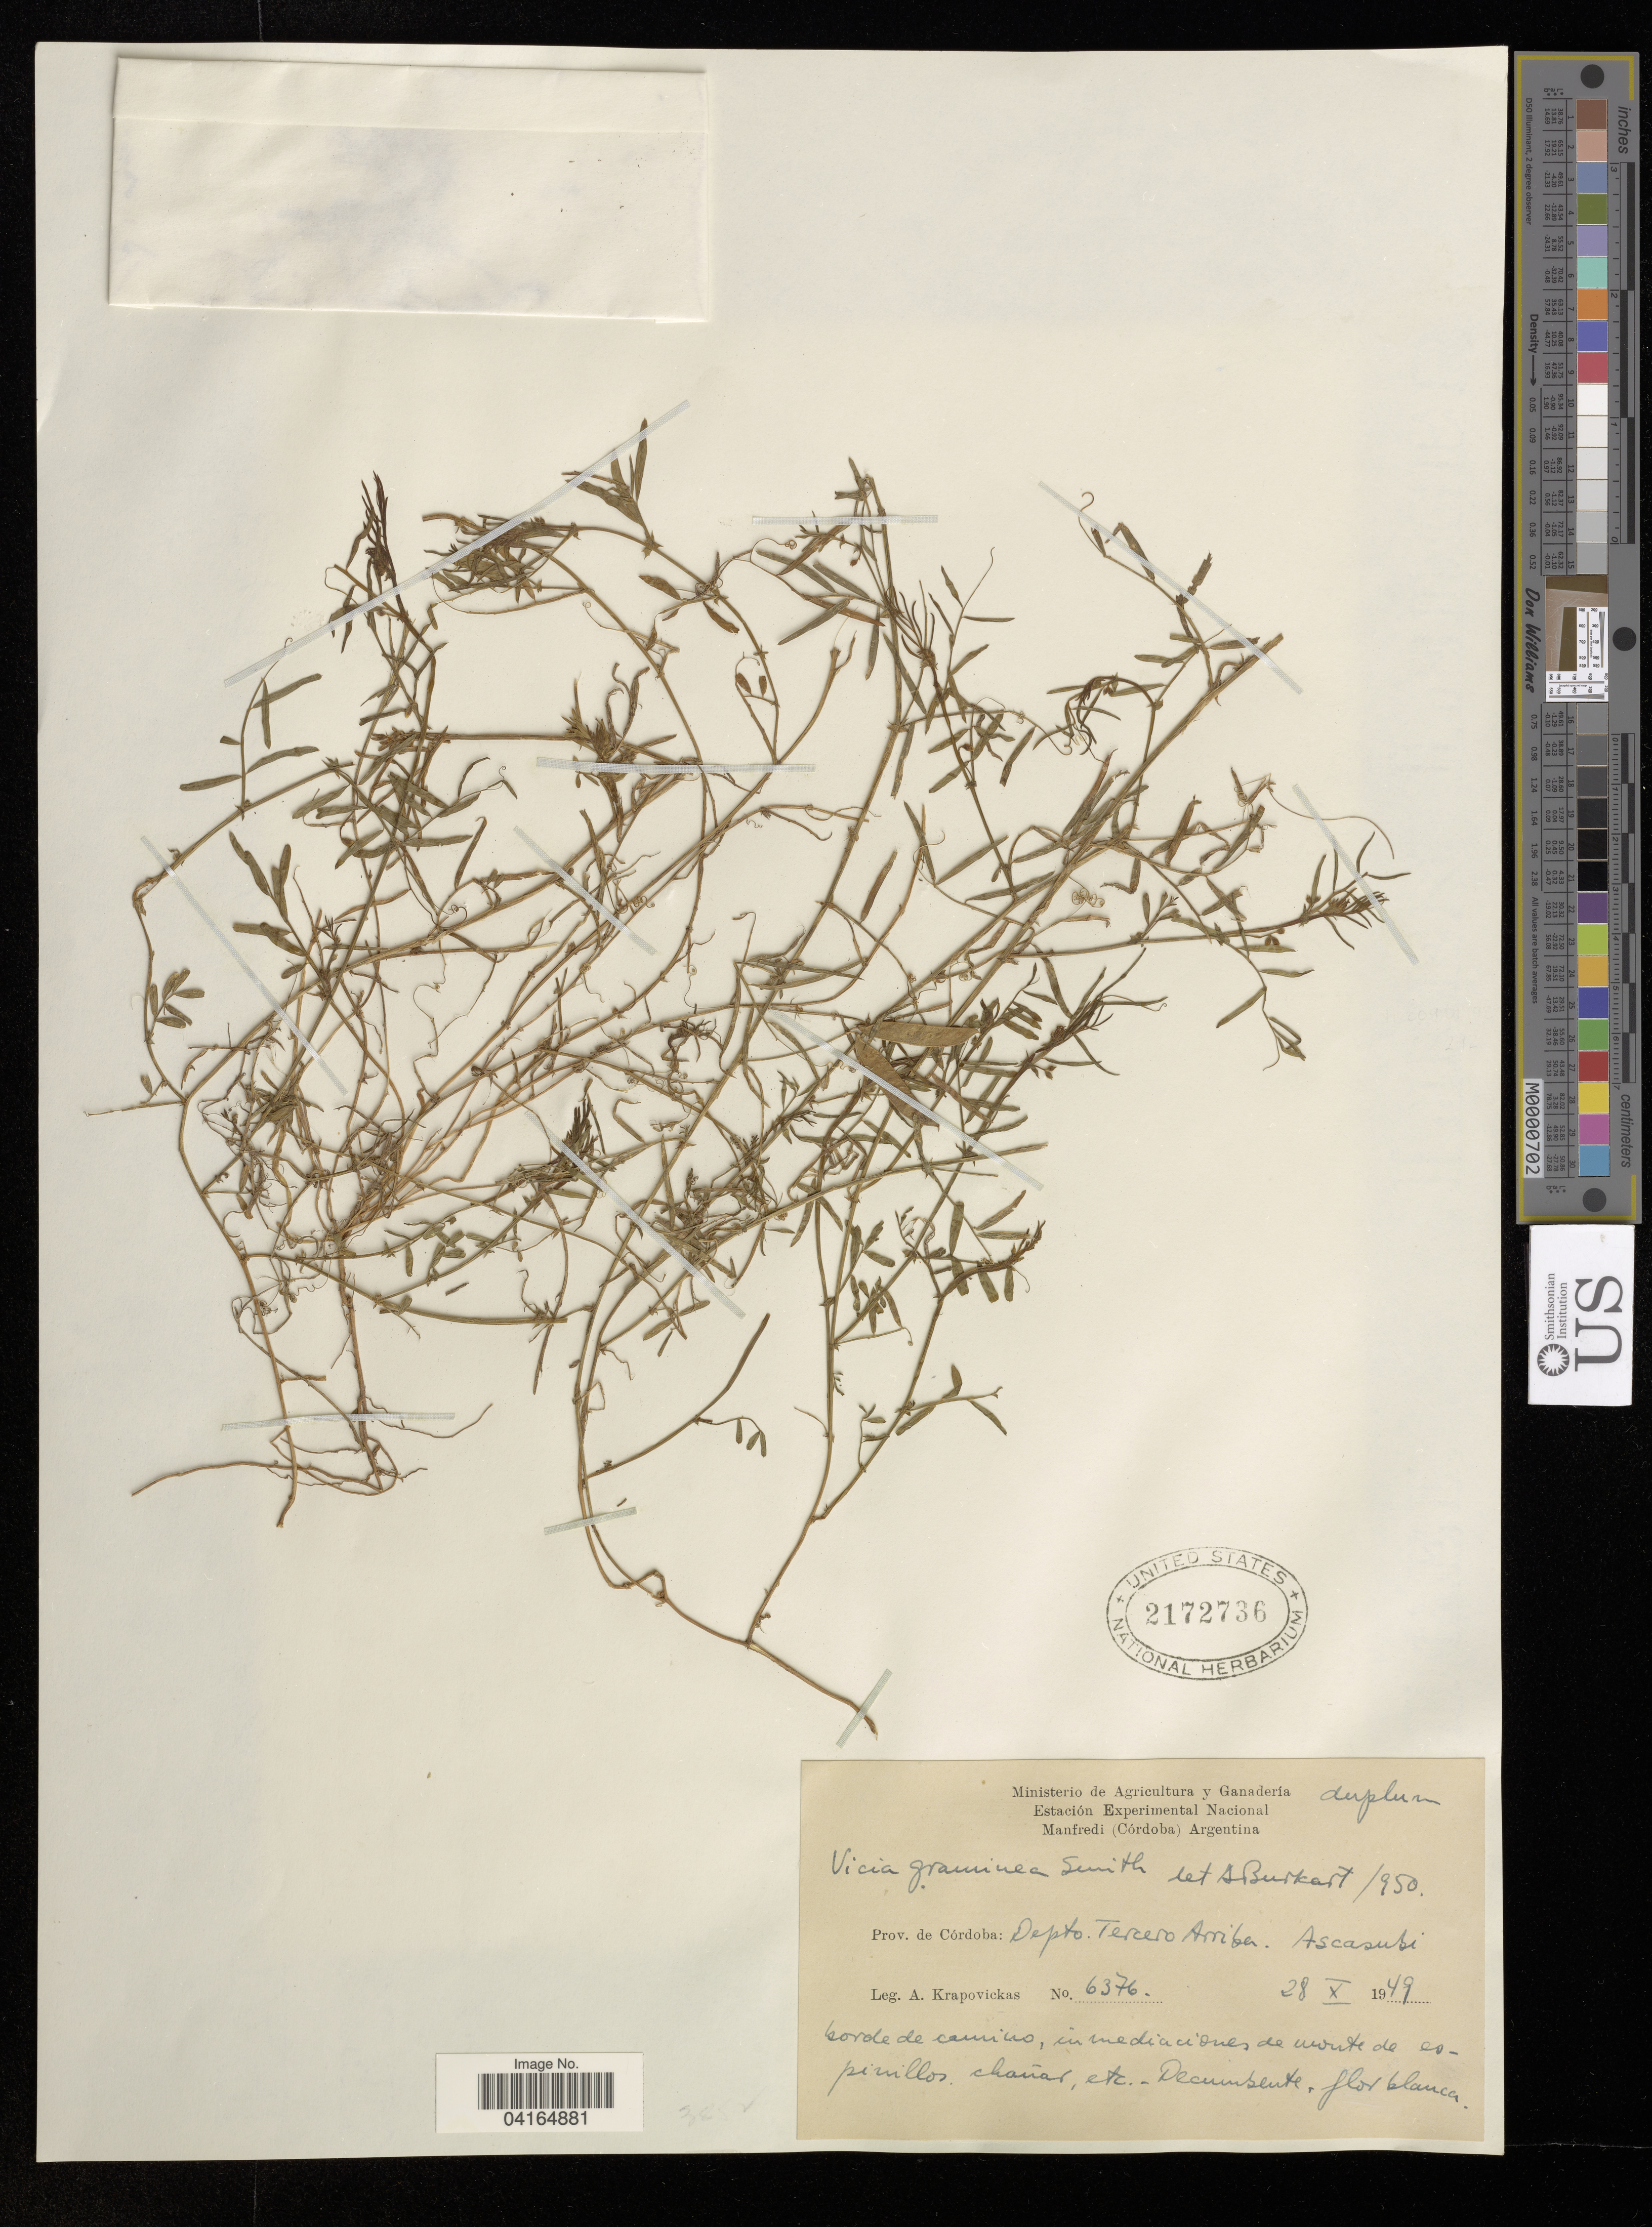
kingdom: Plantae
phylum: Tracheophyta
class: Magnoliopsida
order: Fabales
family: Fabaceae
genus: Vicia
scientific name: Vicia graminea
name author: Sm.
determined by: Hechenleitner, Paulina, RBG Edinburgh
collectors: A. Krapovickas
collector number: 6376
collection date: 1949-10-28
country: Argentina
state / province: Cordoba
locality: Manfredi. Prov. de Córdoba: Depto. Tercero Arriba. Ascasubi.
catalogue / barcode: US 2172736